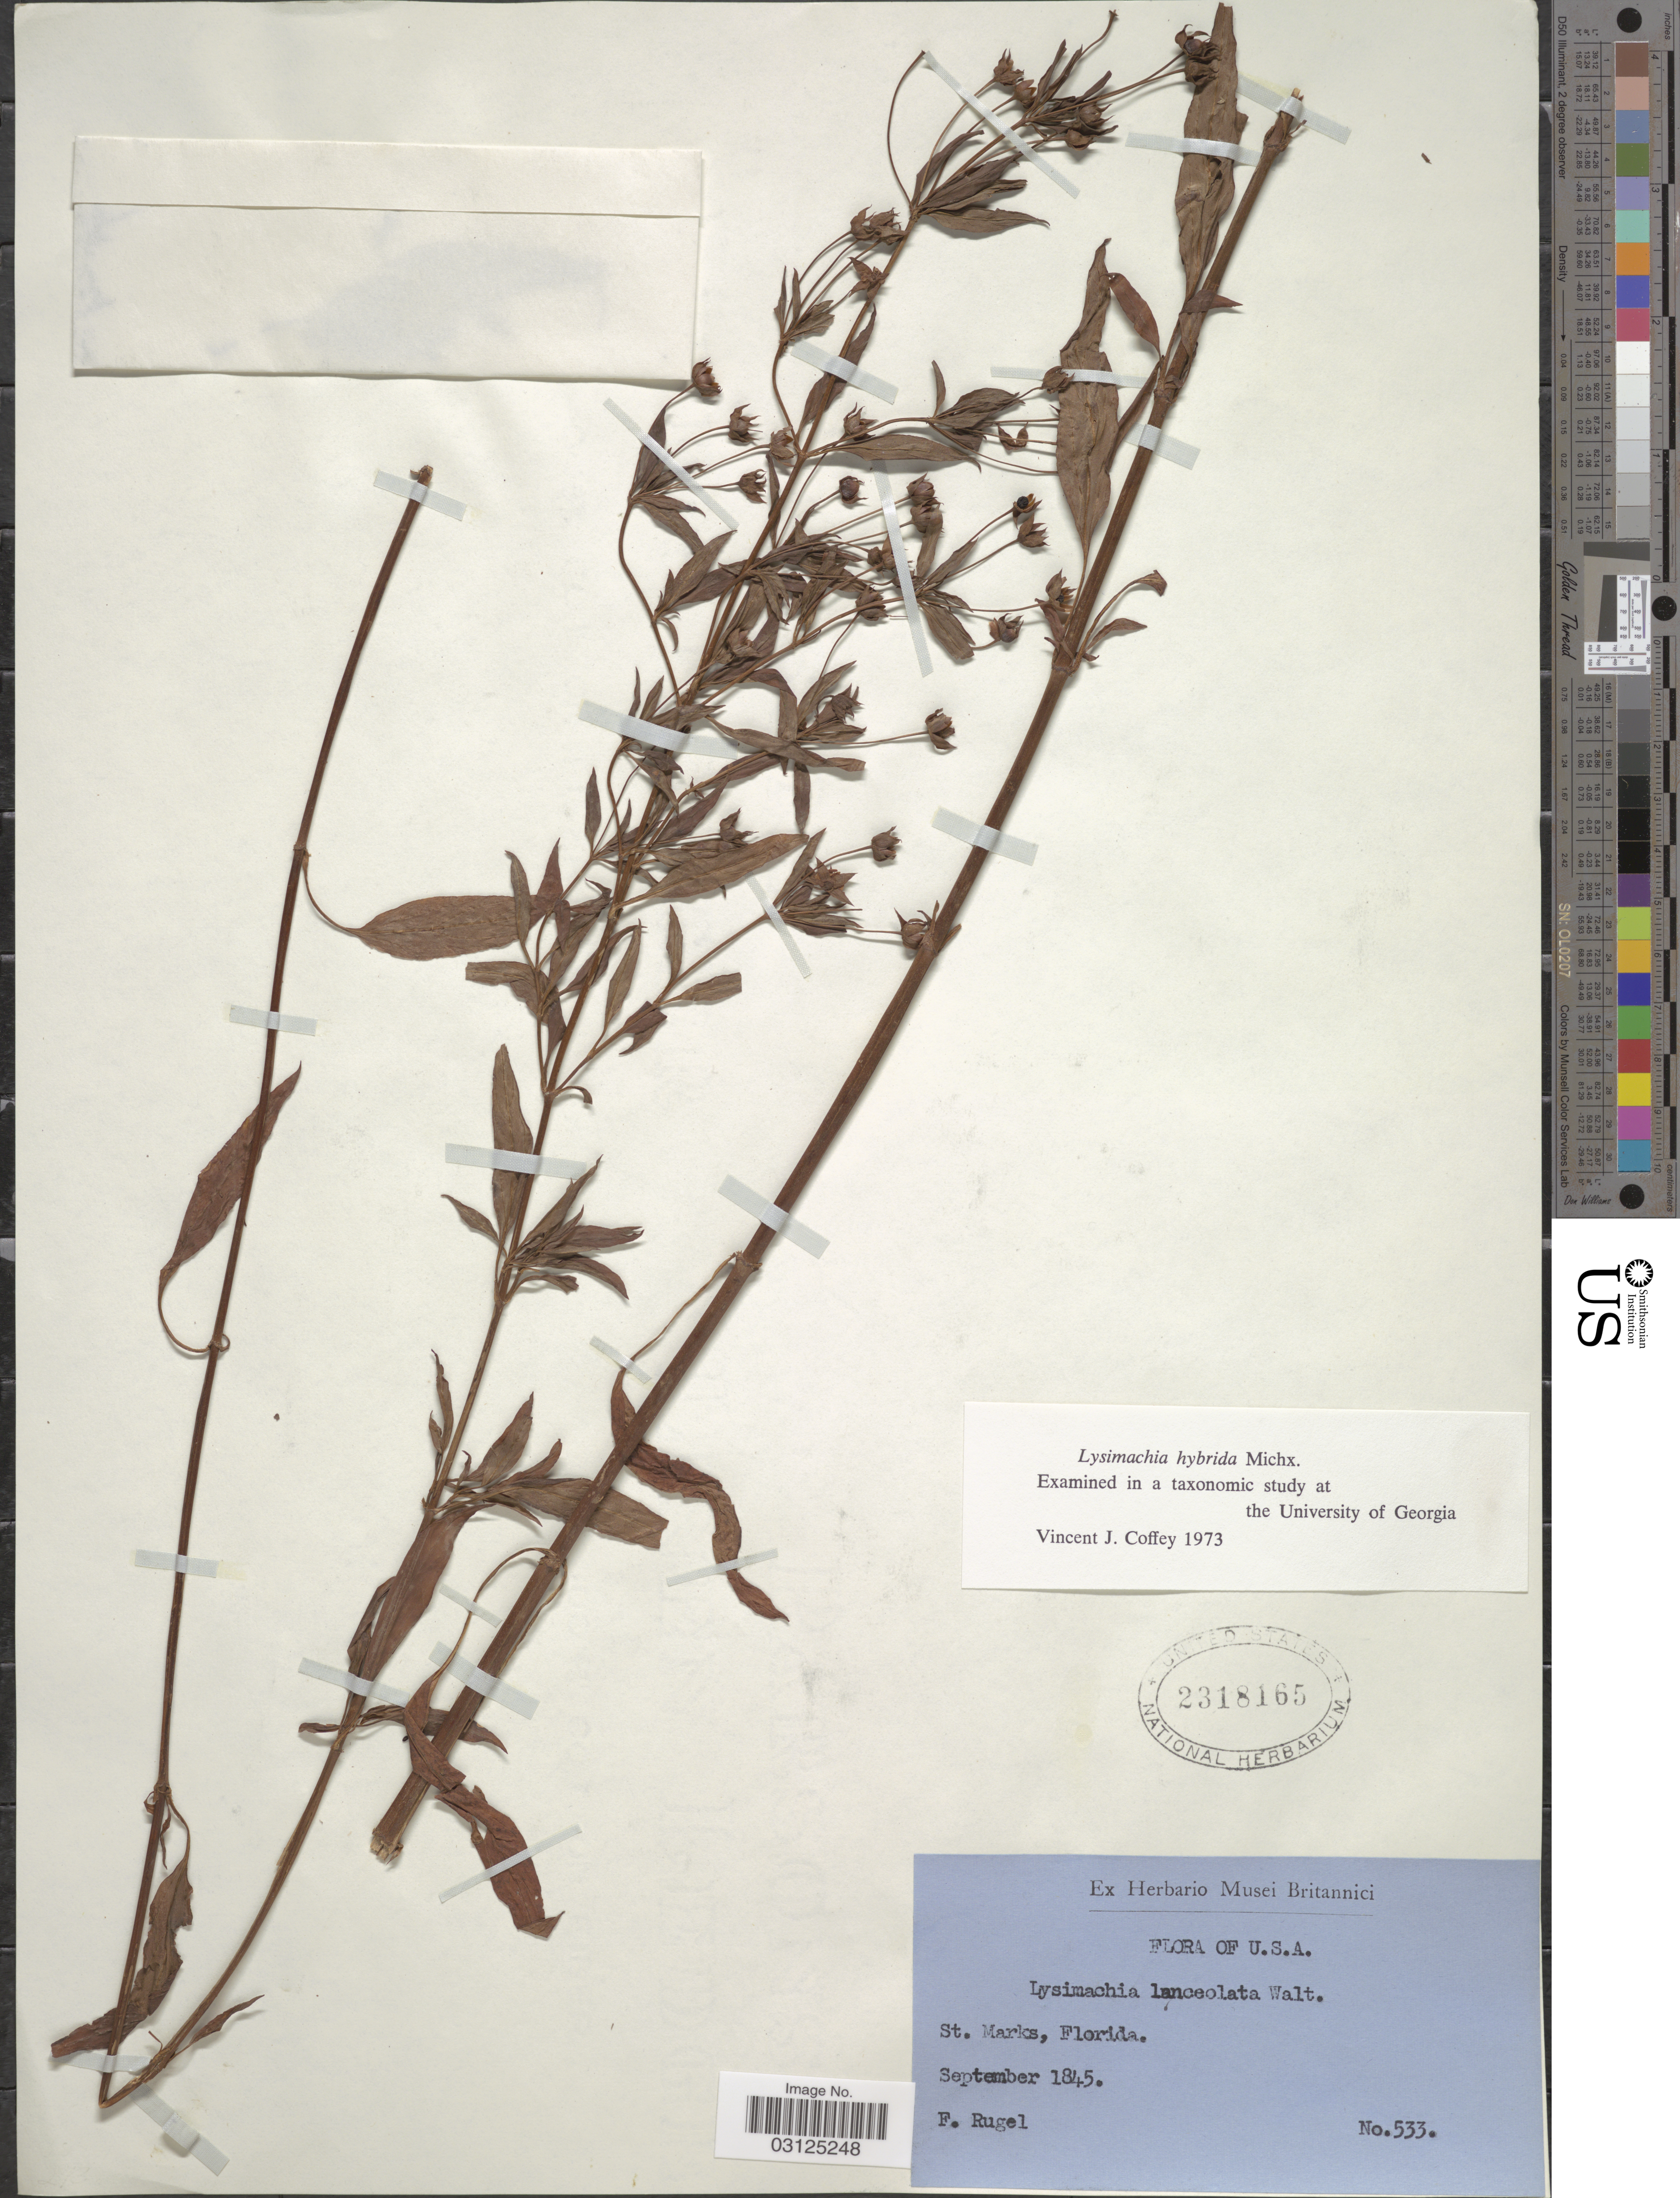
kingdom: Plantae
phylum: Tracheophyta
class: Magnoliopsida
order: Ericales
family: Primulaceae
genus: Lysimachia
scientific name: Lysimachia hybrida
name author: Michx.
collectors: F. Rugel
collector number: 533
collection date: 1845-09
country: United States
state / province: Florida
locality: St. Marks.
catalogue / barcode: US 2318165